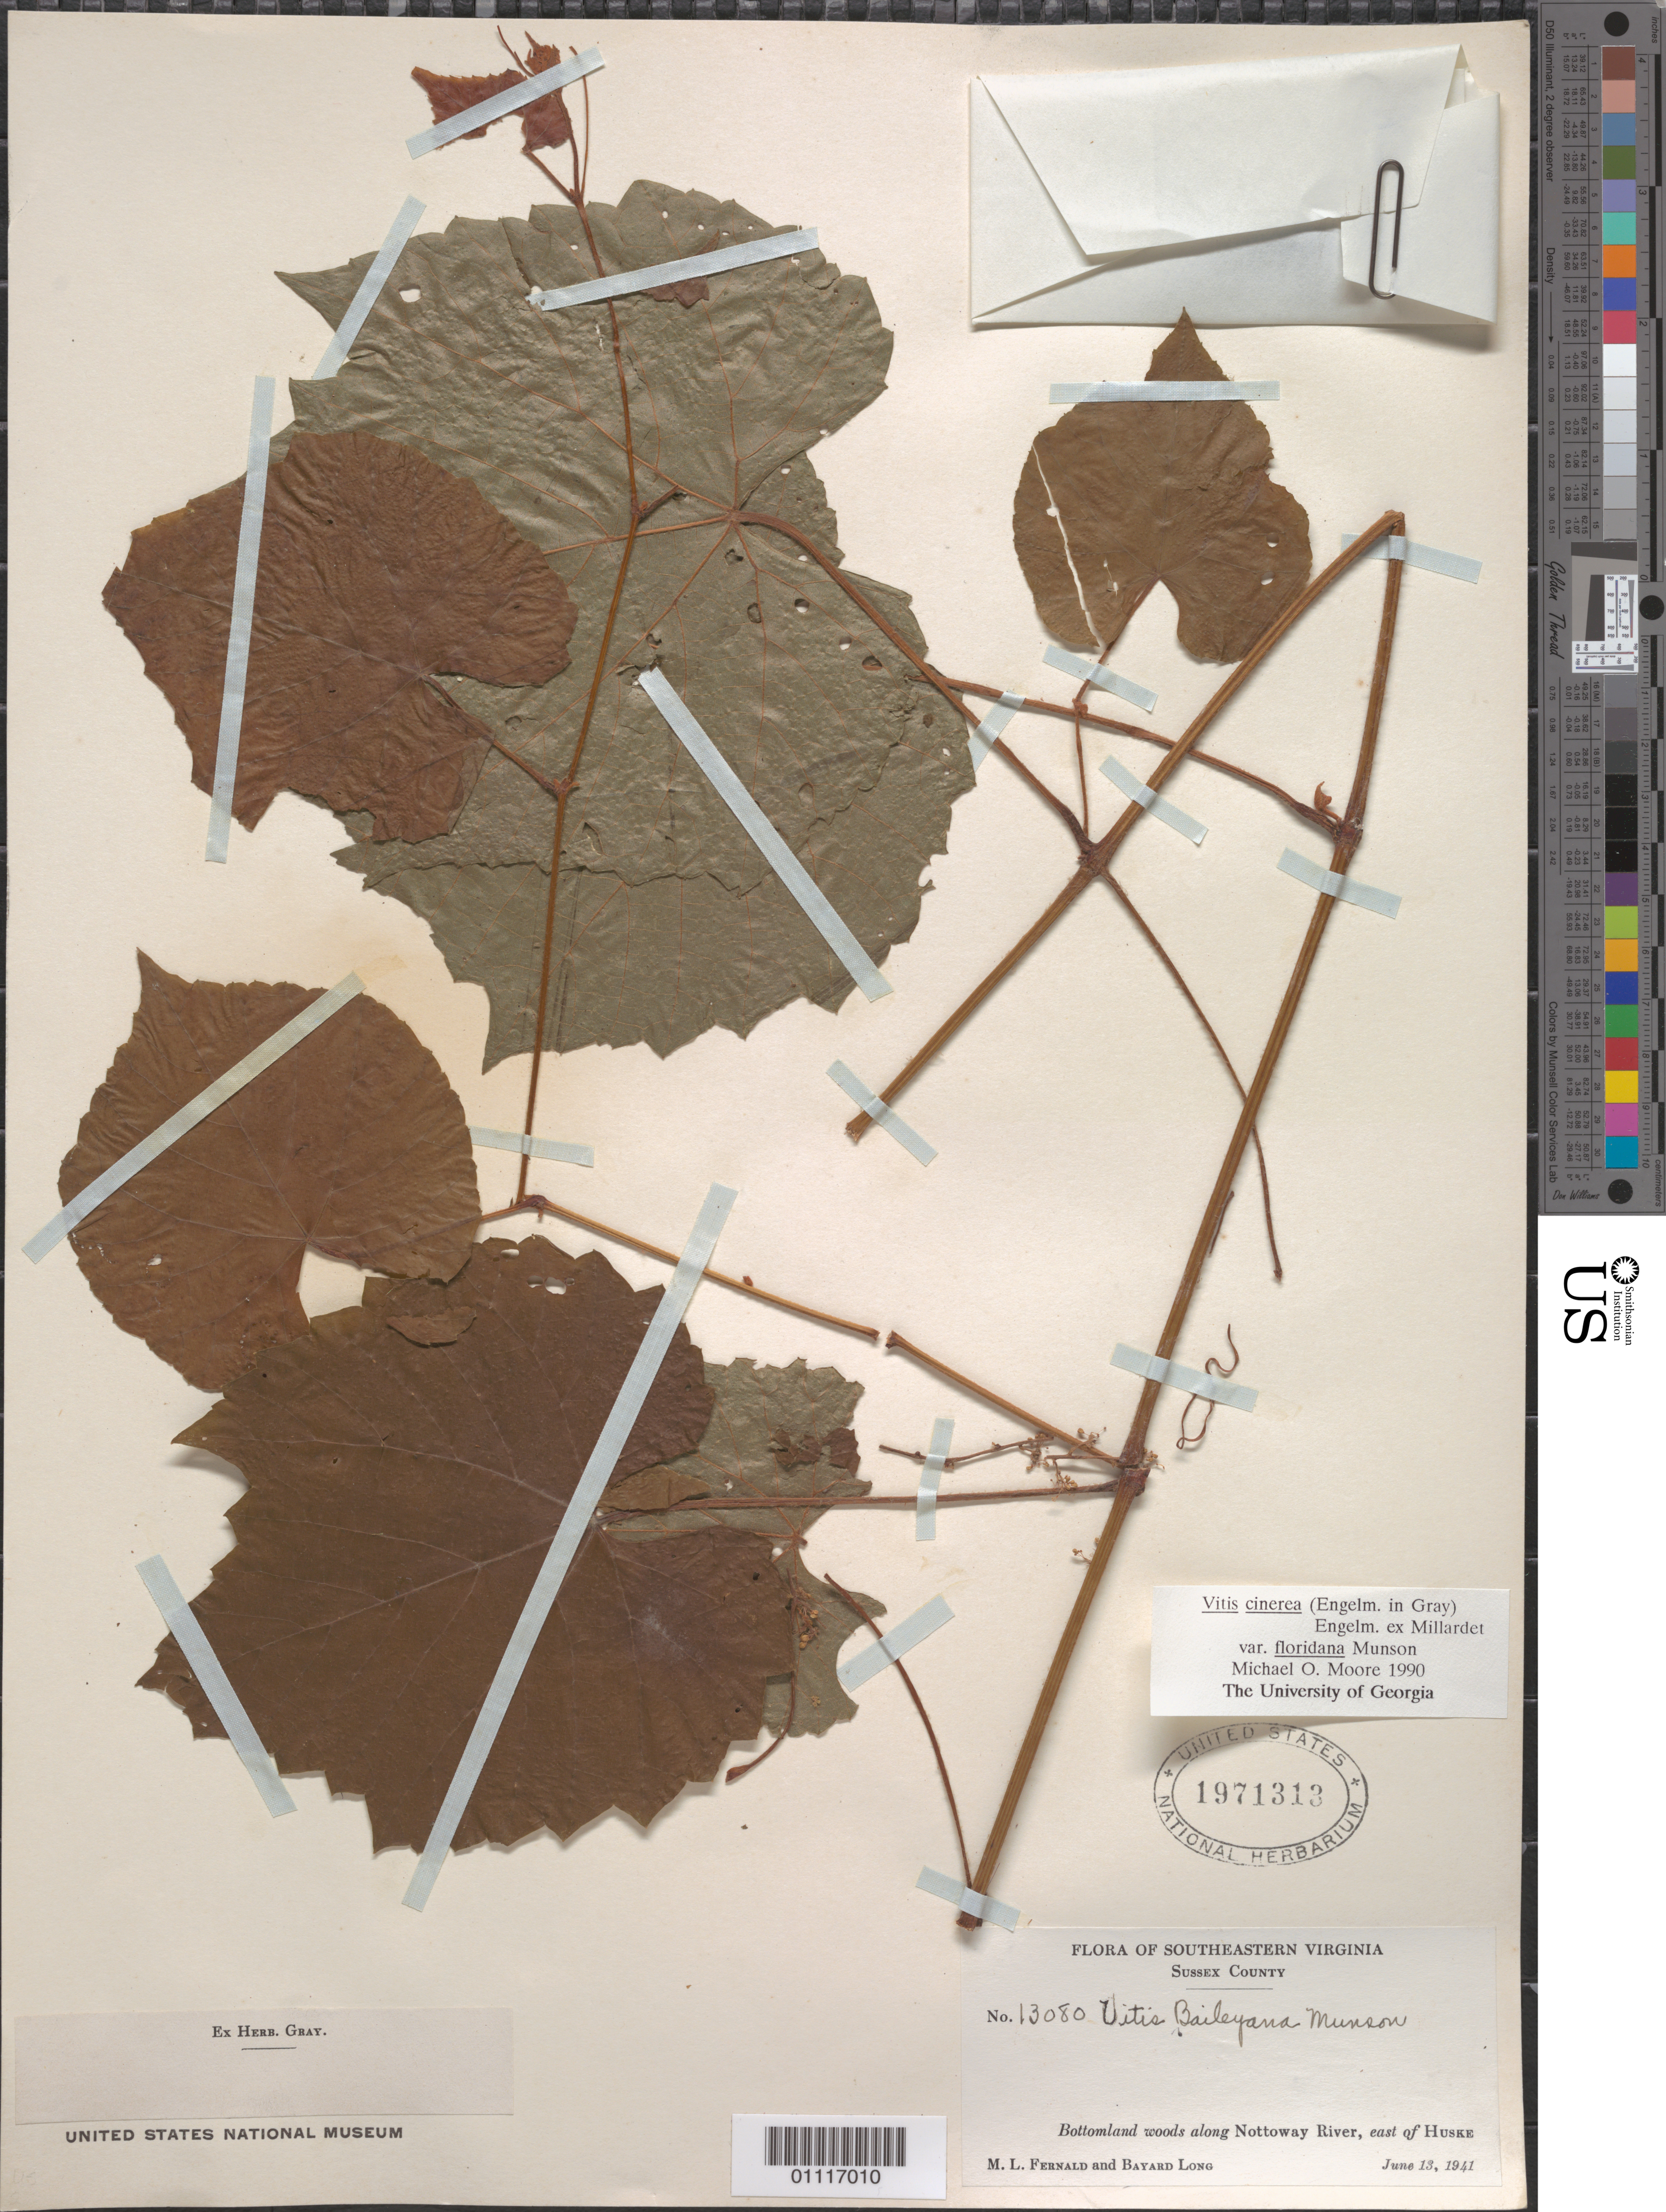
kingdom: Plantae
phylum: Tracheophyta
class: Magnoliopsida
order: Vitales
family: Vitaceae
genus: Vitis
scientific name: Vitis cinerea var. floridana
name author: Munson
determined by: Moore, M. O.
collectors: M. L. Fernald & B. Long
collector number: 13080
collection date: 1941-06-13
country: United States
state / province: Virginia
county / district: Sussex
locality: Bottomland woods along Nottoway River, east of Huske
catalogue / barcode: US 1971313